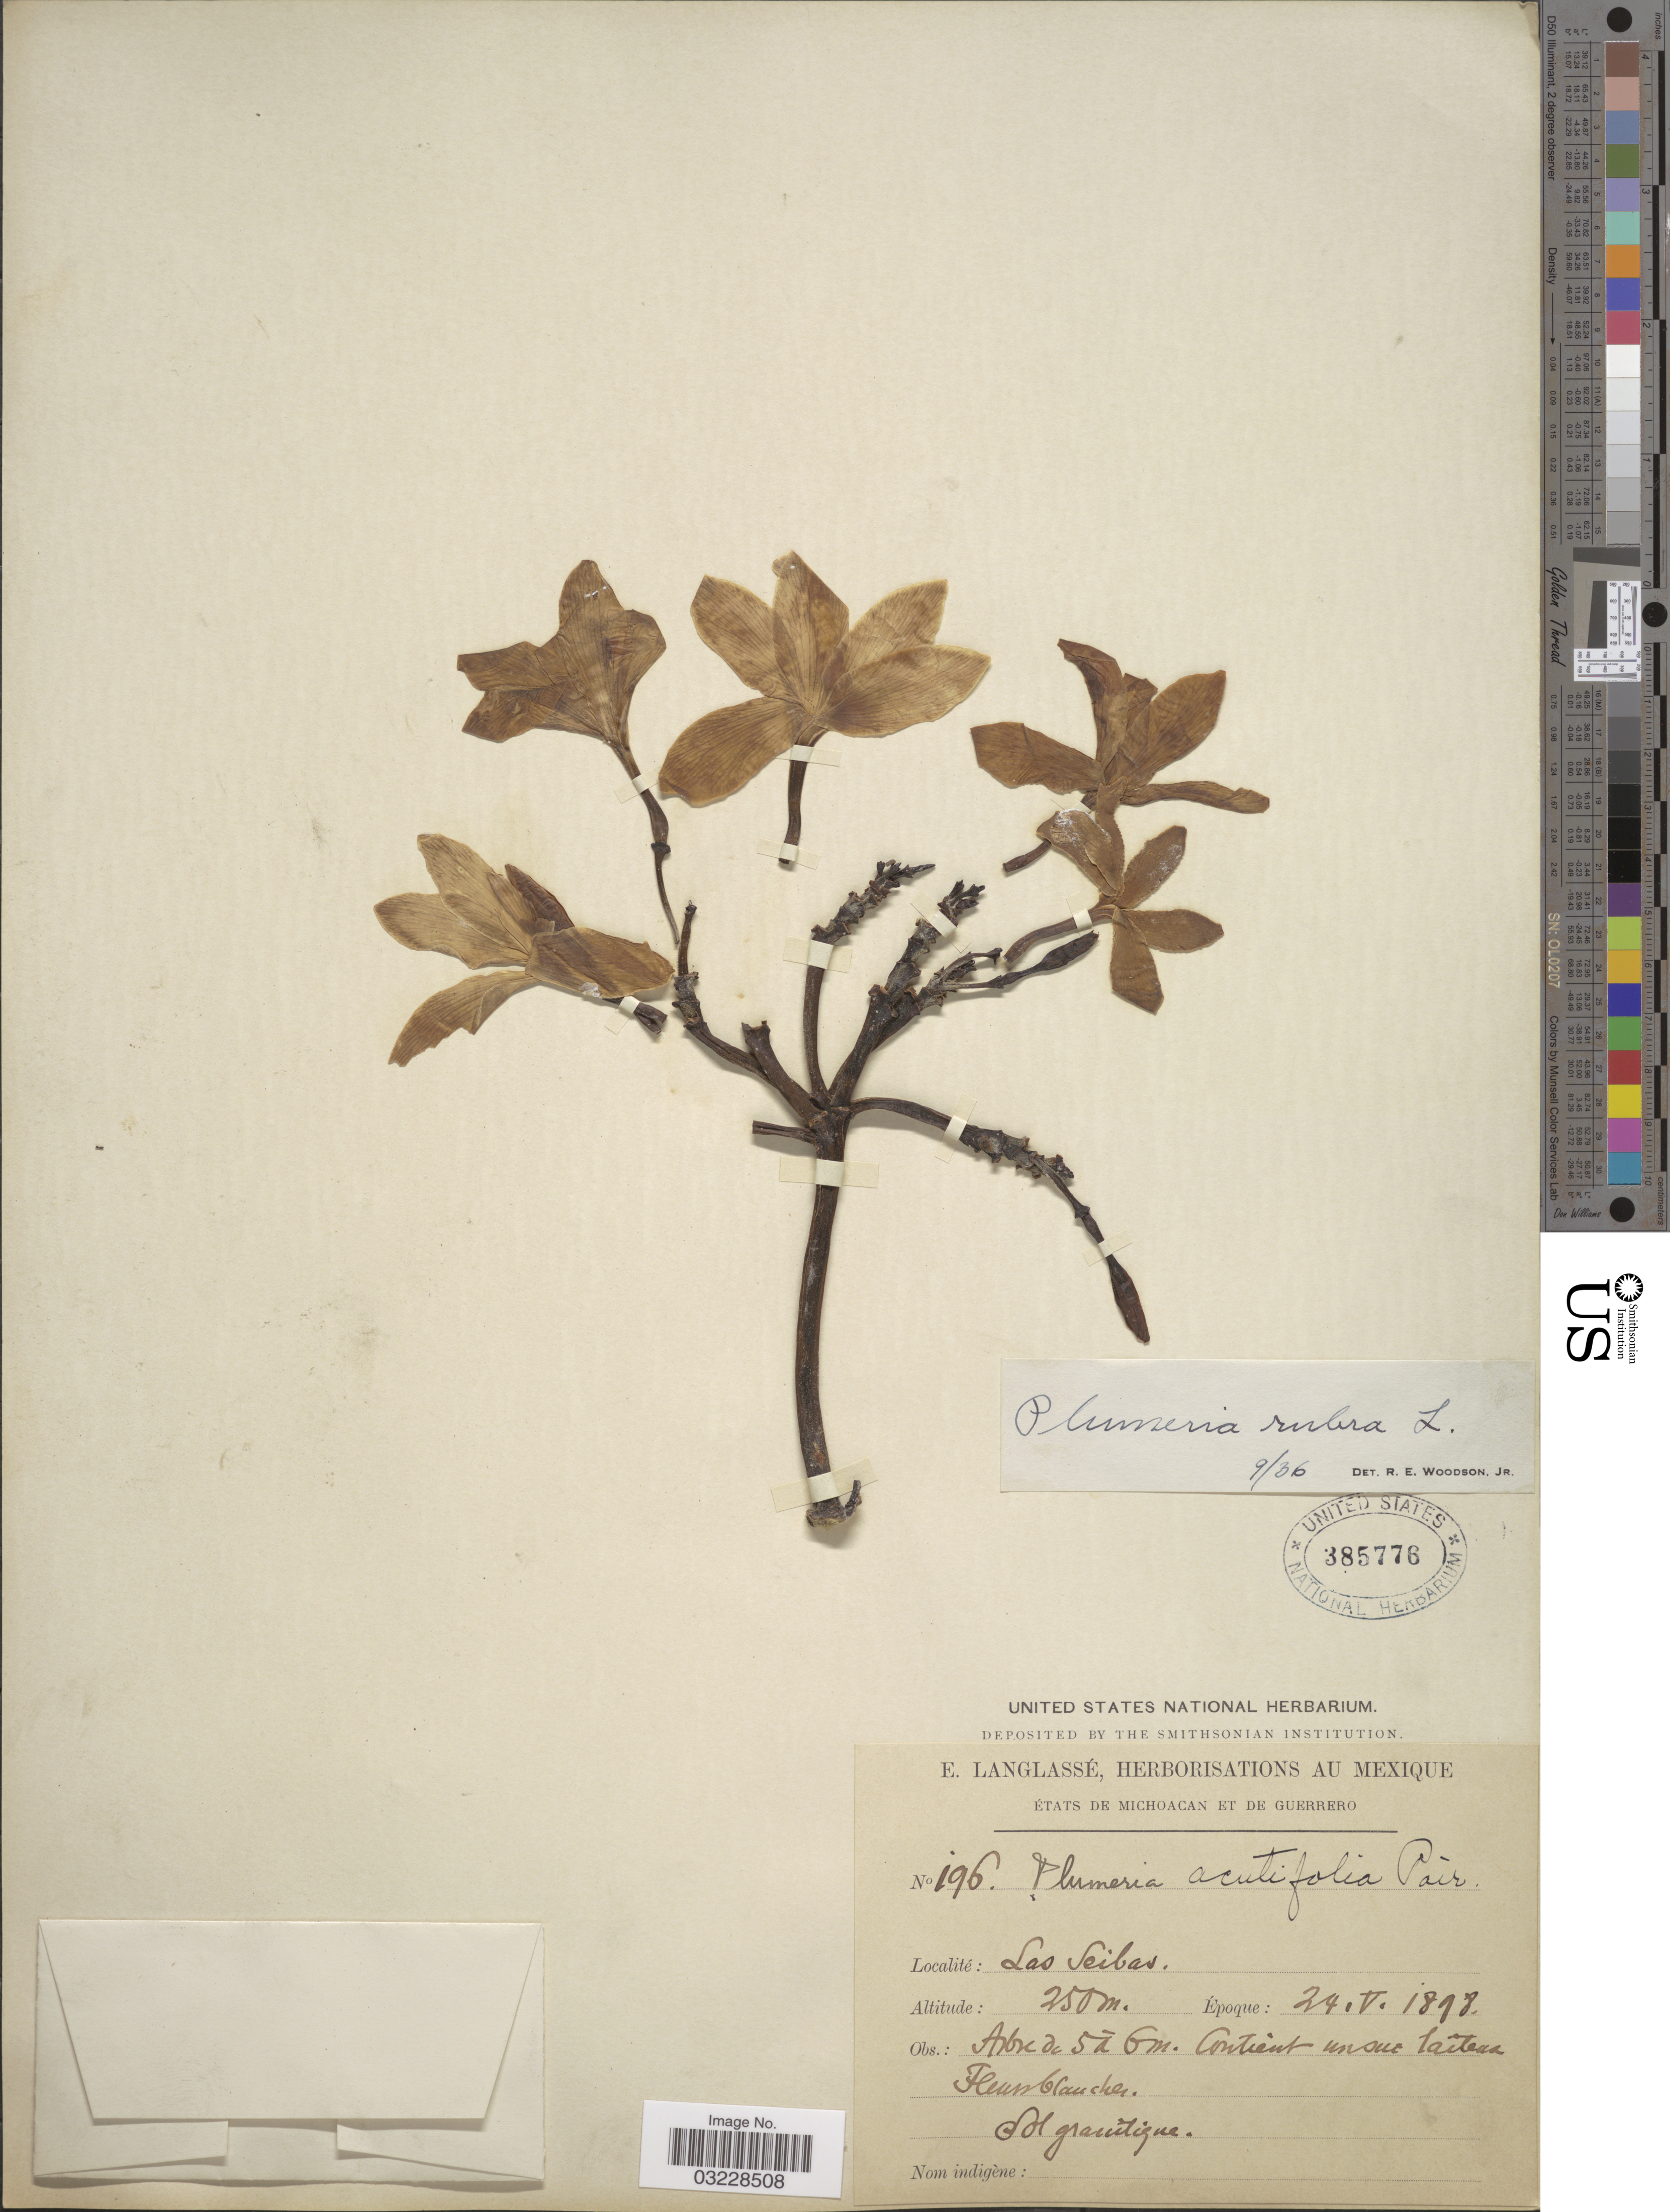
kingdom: Plantae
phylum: Tracheophyta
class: Magnoliopsida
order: Gentianales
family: Apocynaceae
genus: Plumeria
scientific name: Plumeria rubra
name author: L.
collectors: E. Langlassé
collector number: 196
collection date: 1898-05-24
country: Mexico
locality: États De Michoacan et de Guerrero, Las Seibas.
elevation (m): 250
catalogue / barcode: US 385776